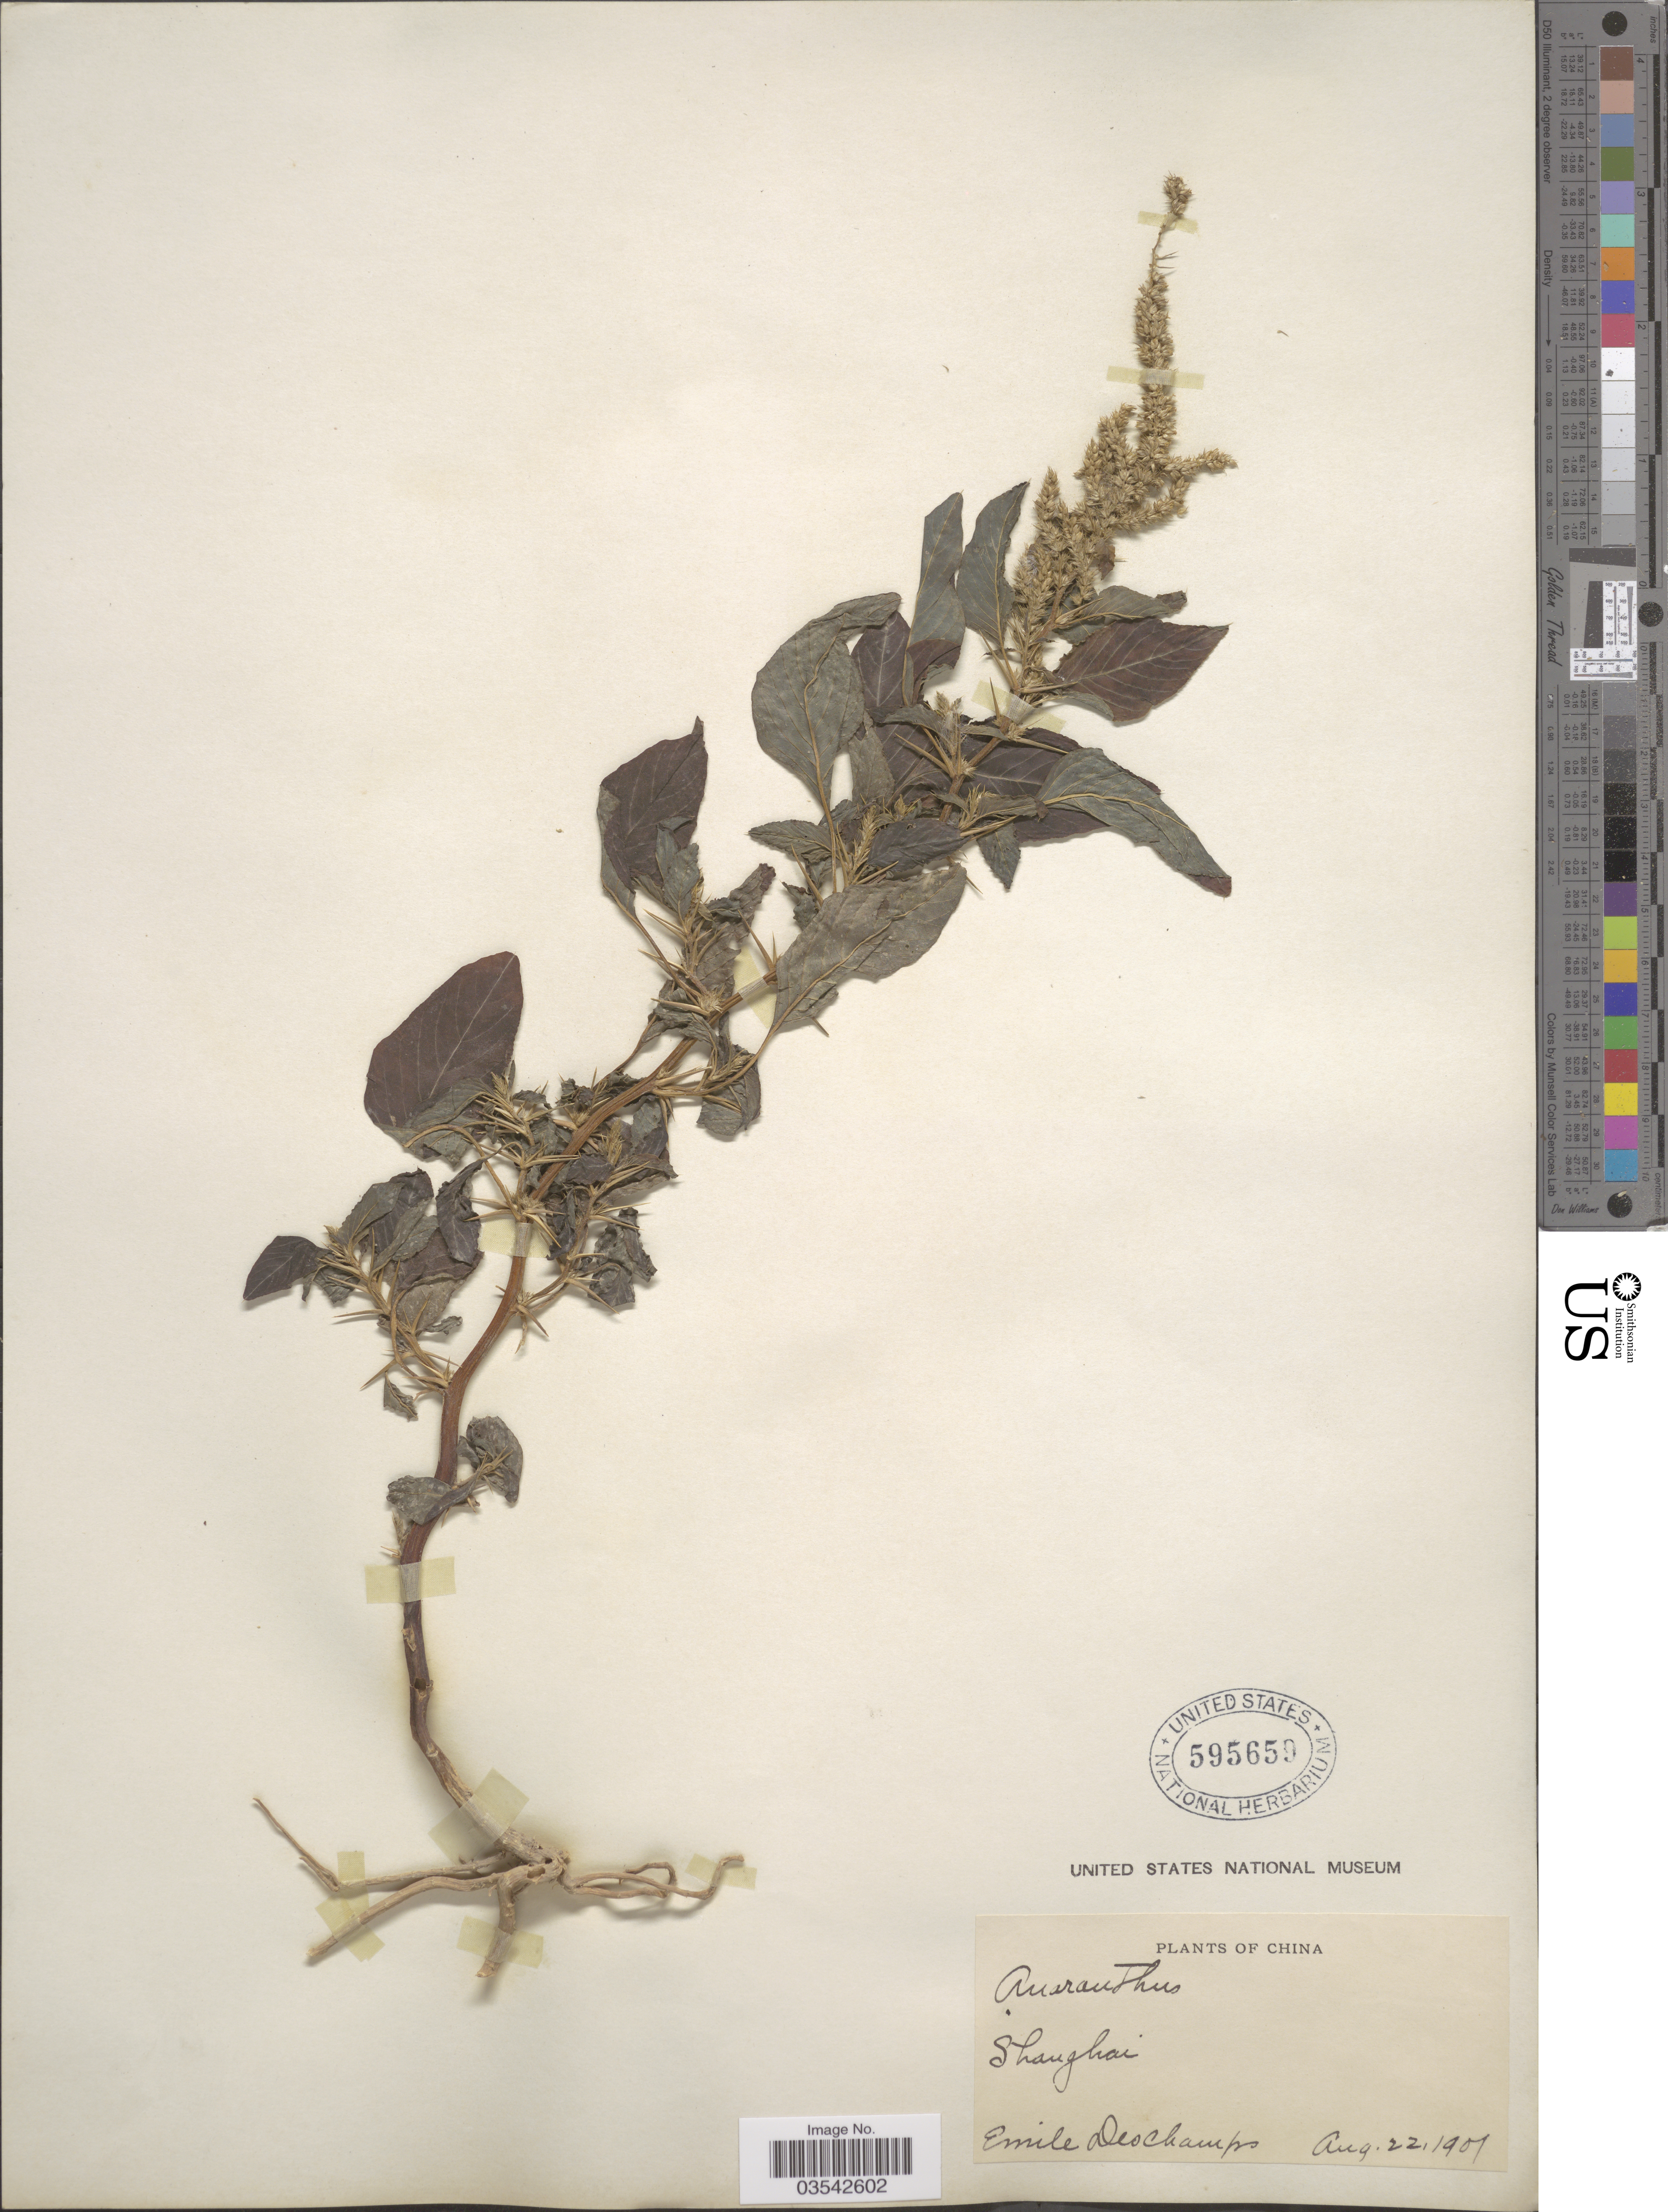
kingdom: Plantae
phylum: Tracheophyta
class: Magnoliopsida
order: Caryophyllales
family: Amaranthaceae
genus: Amaranthus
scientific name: Amaranthus spinosus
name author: L.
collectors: E. Deschamps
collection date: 1901-08-22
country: China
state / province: Shanghai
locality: Shanghai.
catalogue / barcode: US 595659